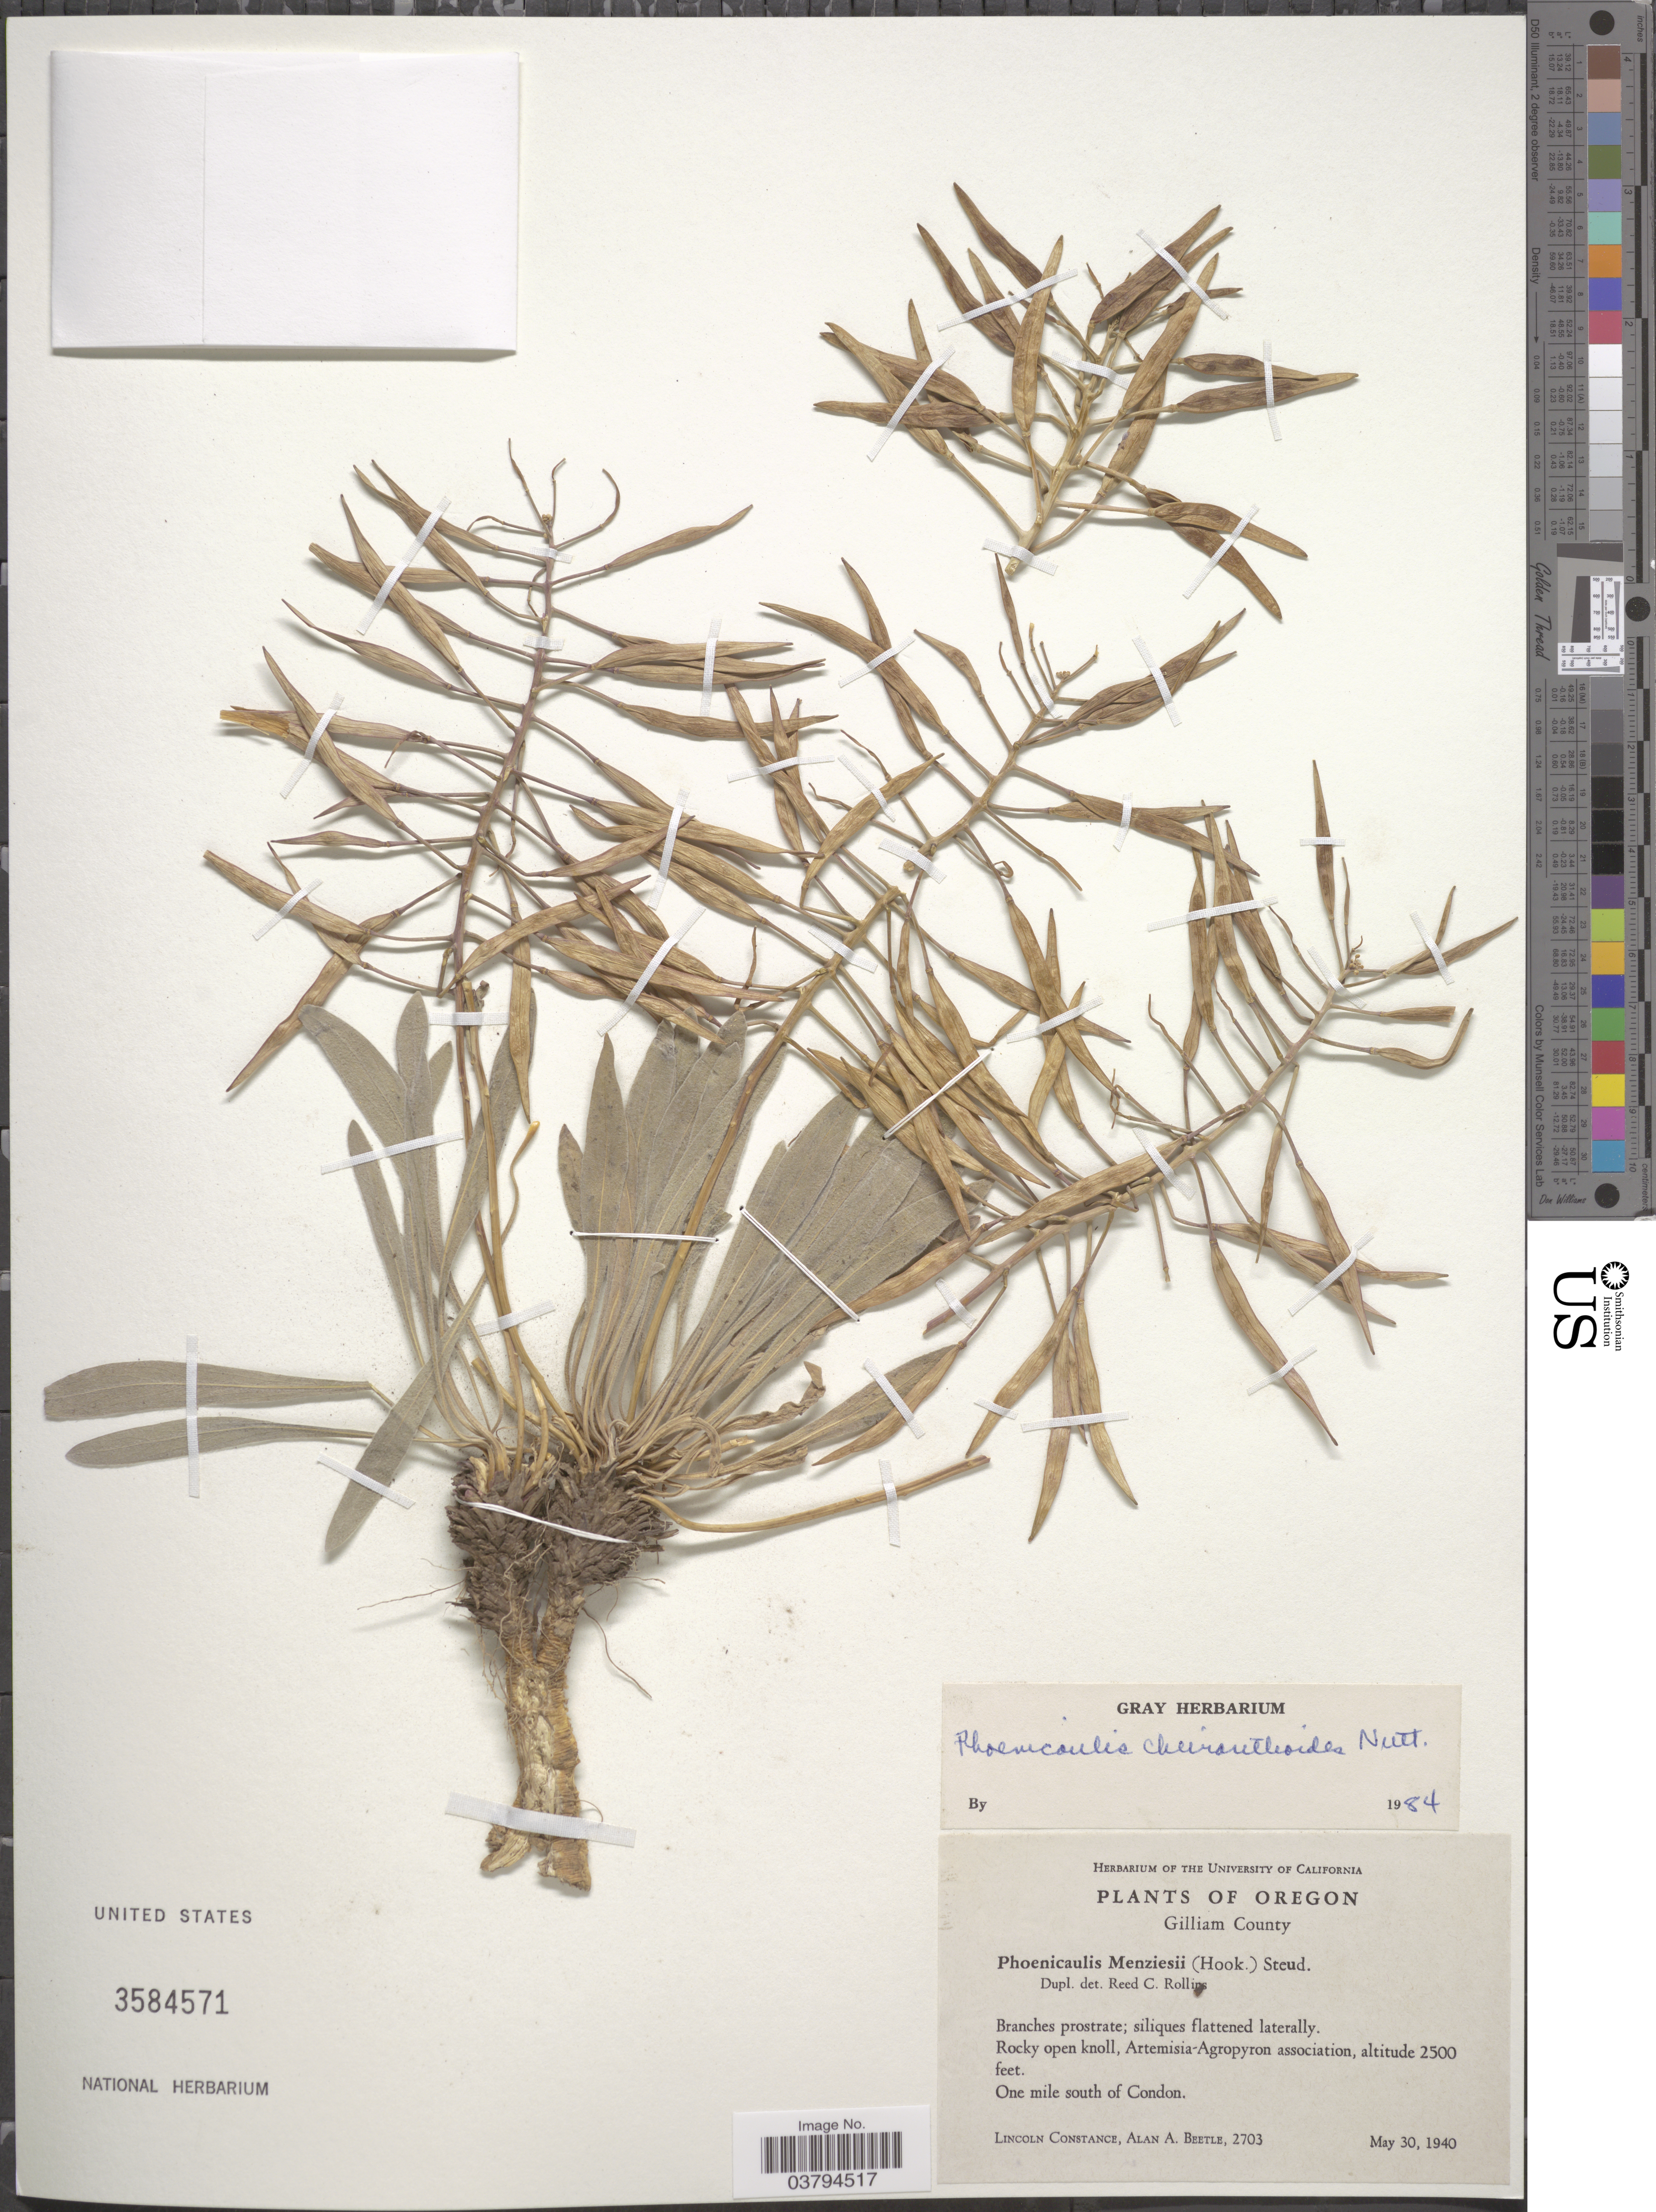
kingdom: Plantae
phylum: Tracheophyta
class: Magnoliopsida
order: Brassicales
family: Brassicaceae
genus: Phoenicaulis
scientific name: Phoenicaulis cheiranthoides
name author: Nutt.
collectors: L. Constance & A. A. Beetle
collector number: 2703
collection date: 1940-05-30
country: United States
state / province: Oregon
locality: Gilliam County. One mile south of Condon.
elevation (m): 762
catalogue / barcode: US 3584571